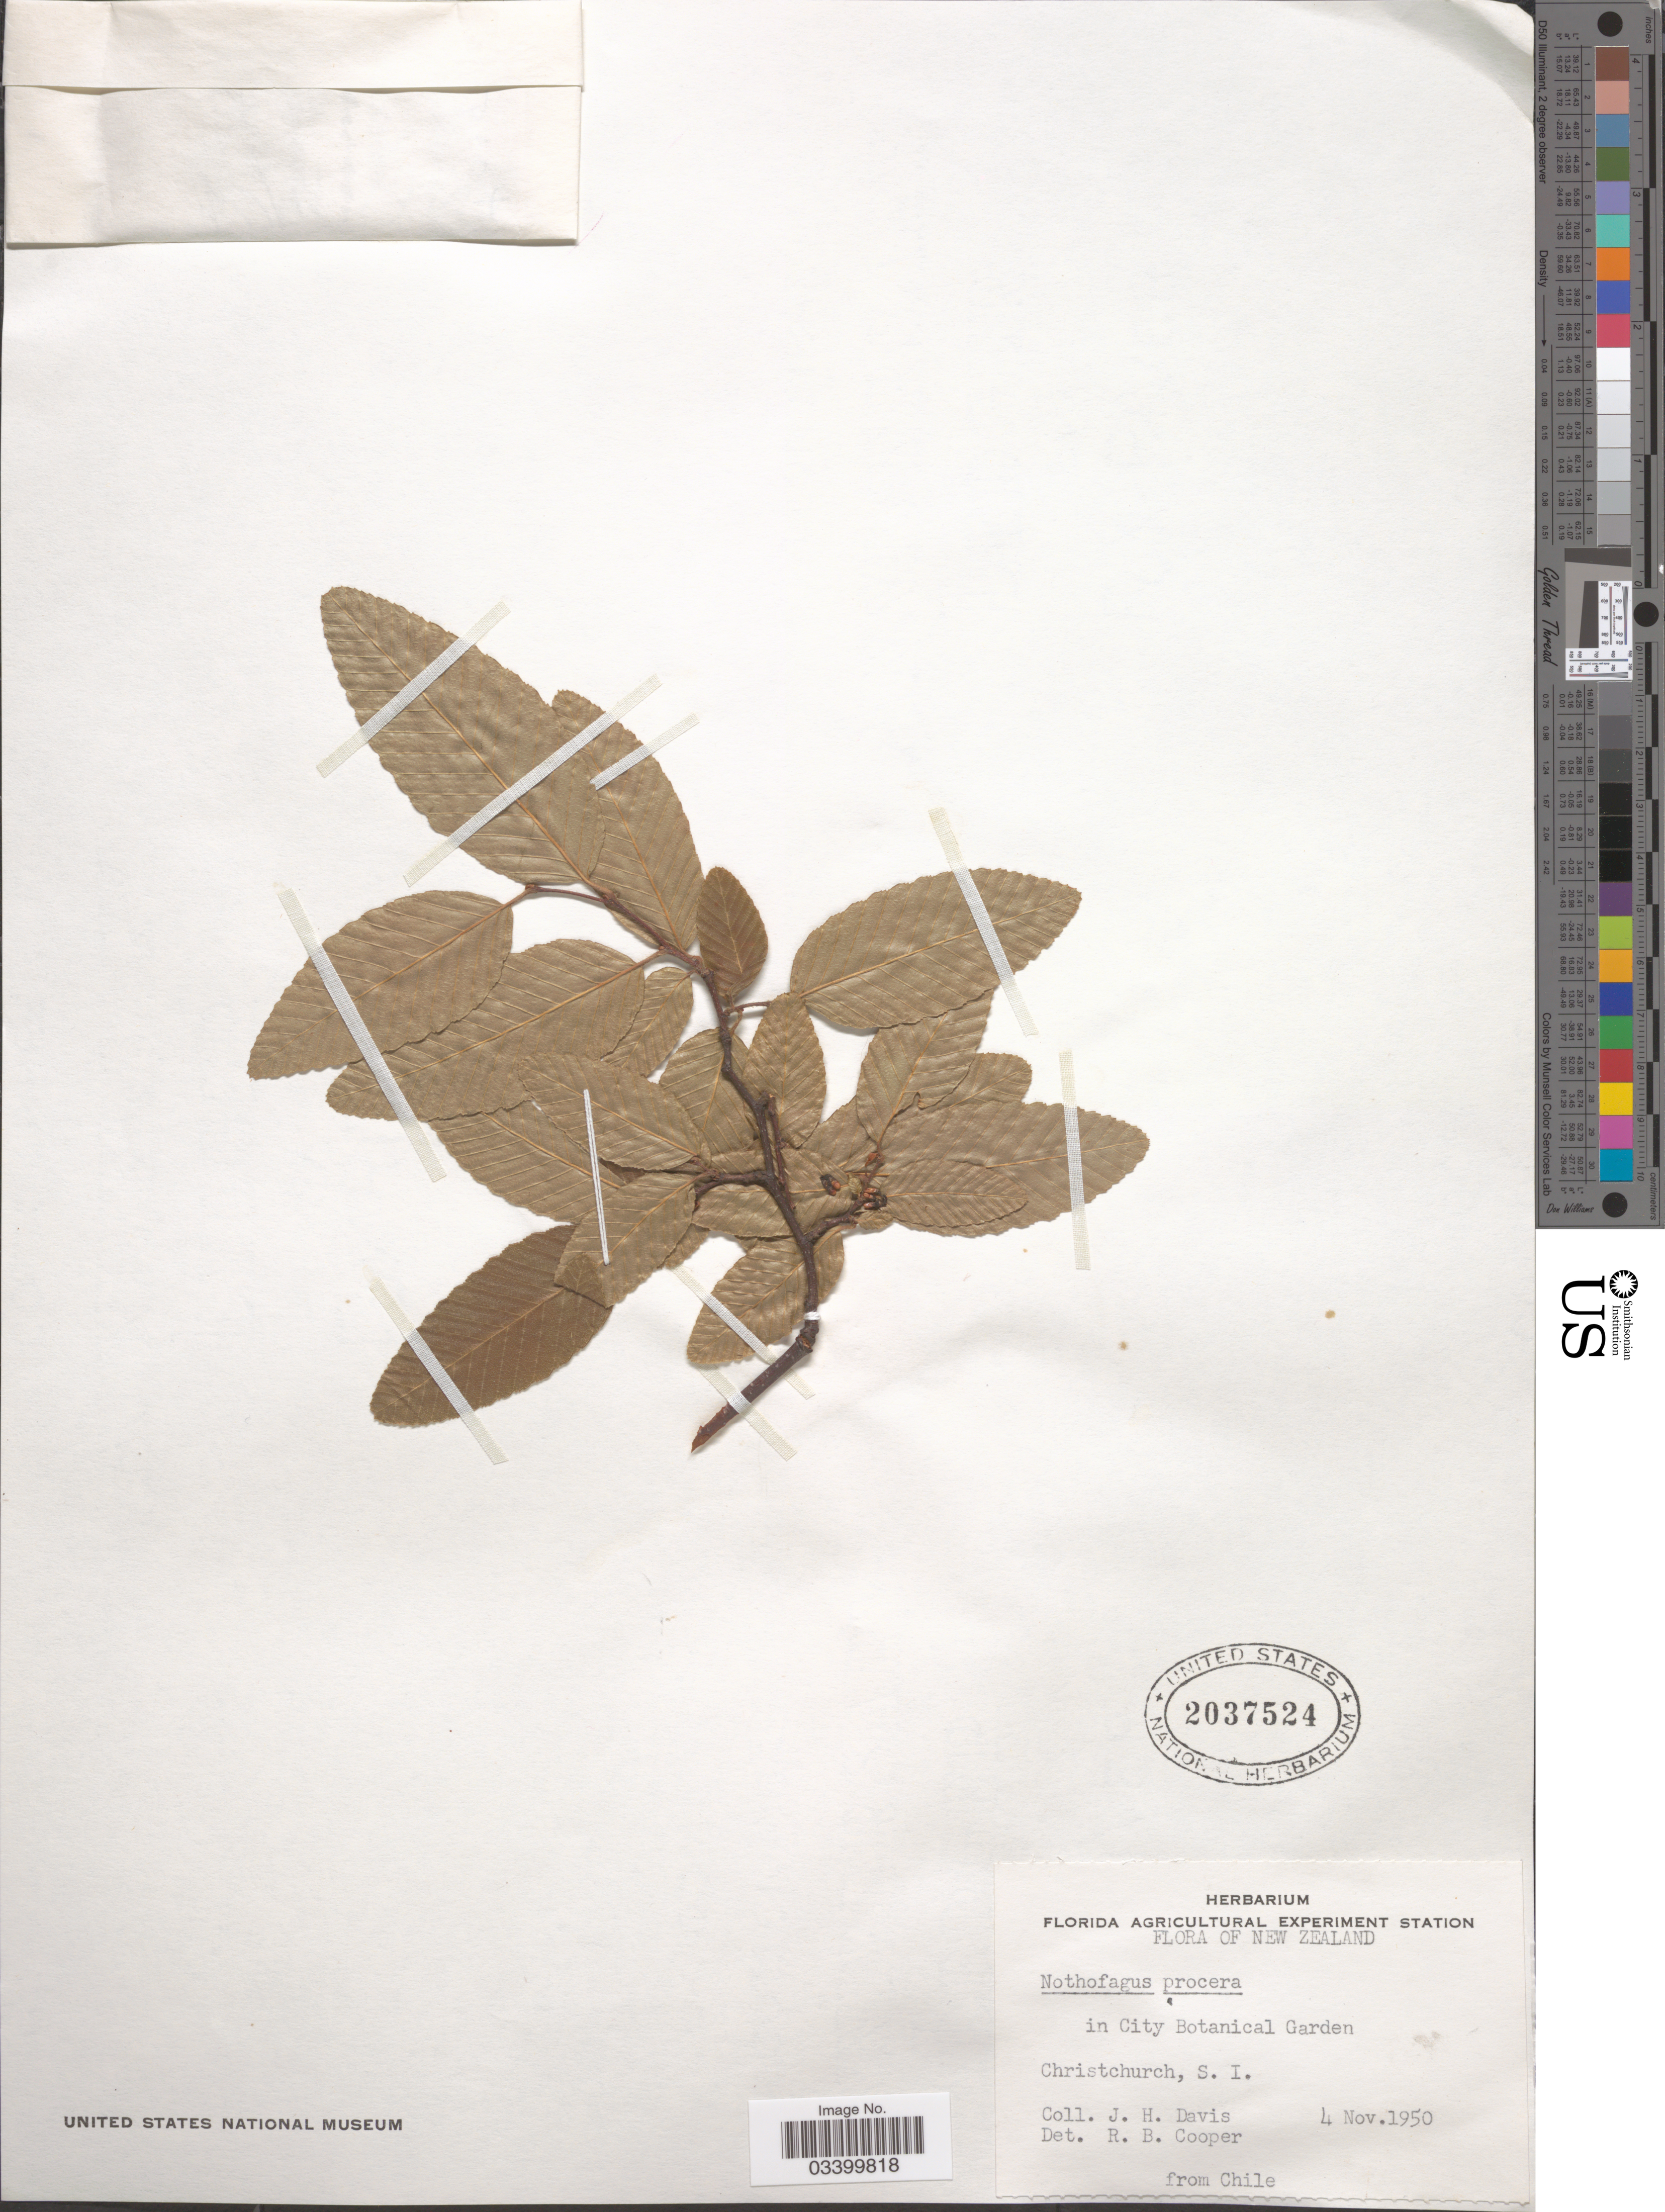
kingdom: Plantae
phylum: Tracheophyta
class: Magnoliopsida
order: Fagales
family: Nothofagaceae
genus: Nothofagus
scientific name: Nothofagus procera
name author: Oerst.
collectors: J. Davis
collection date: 1950-11-04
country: New Zealand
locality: In City Botanical Garden. Christchurch, S. I.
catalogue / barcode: US 2037524